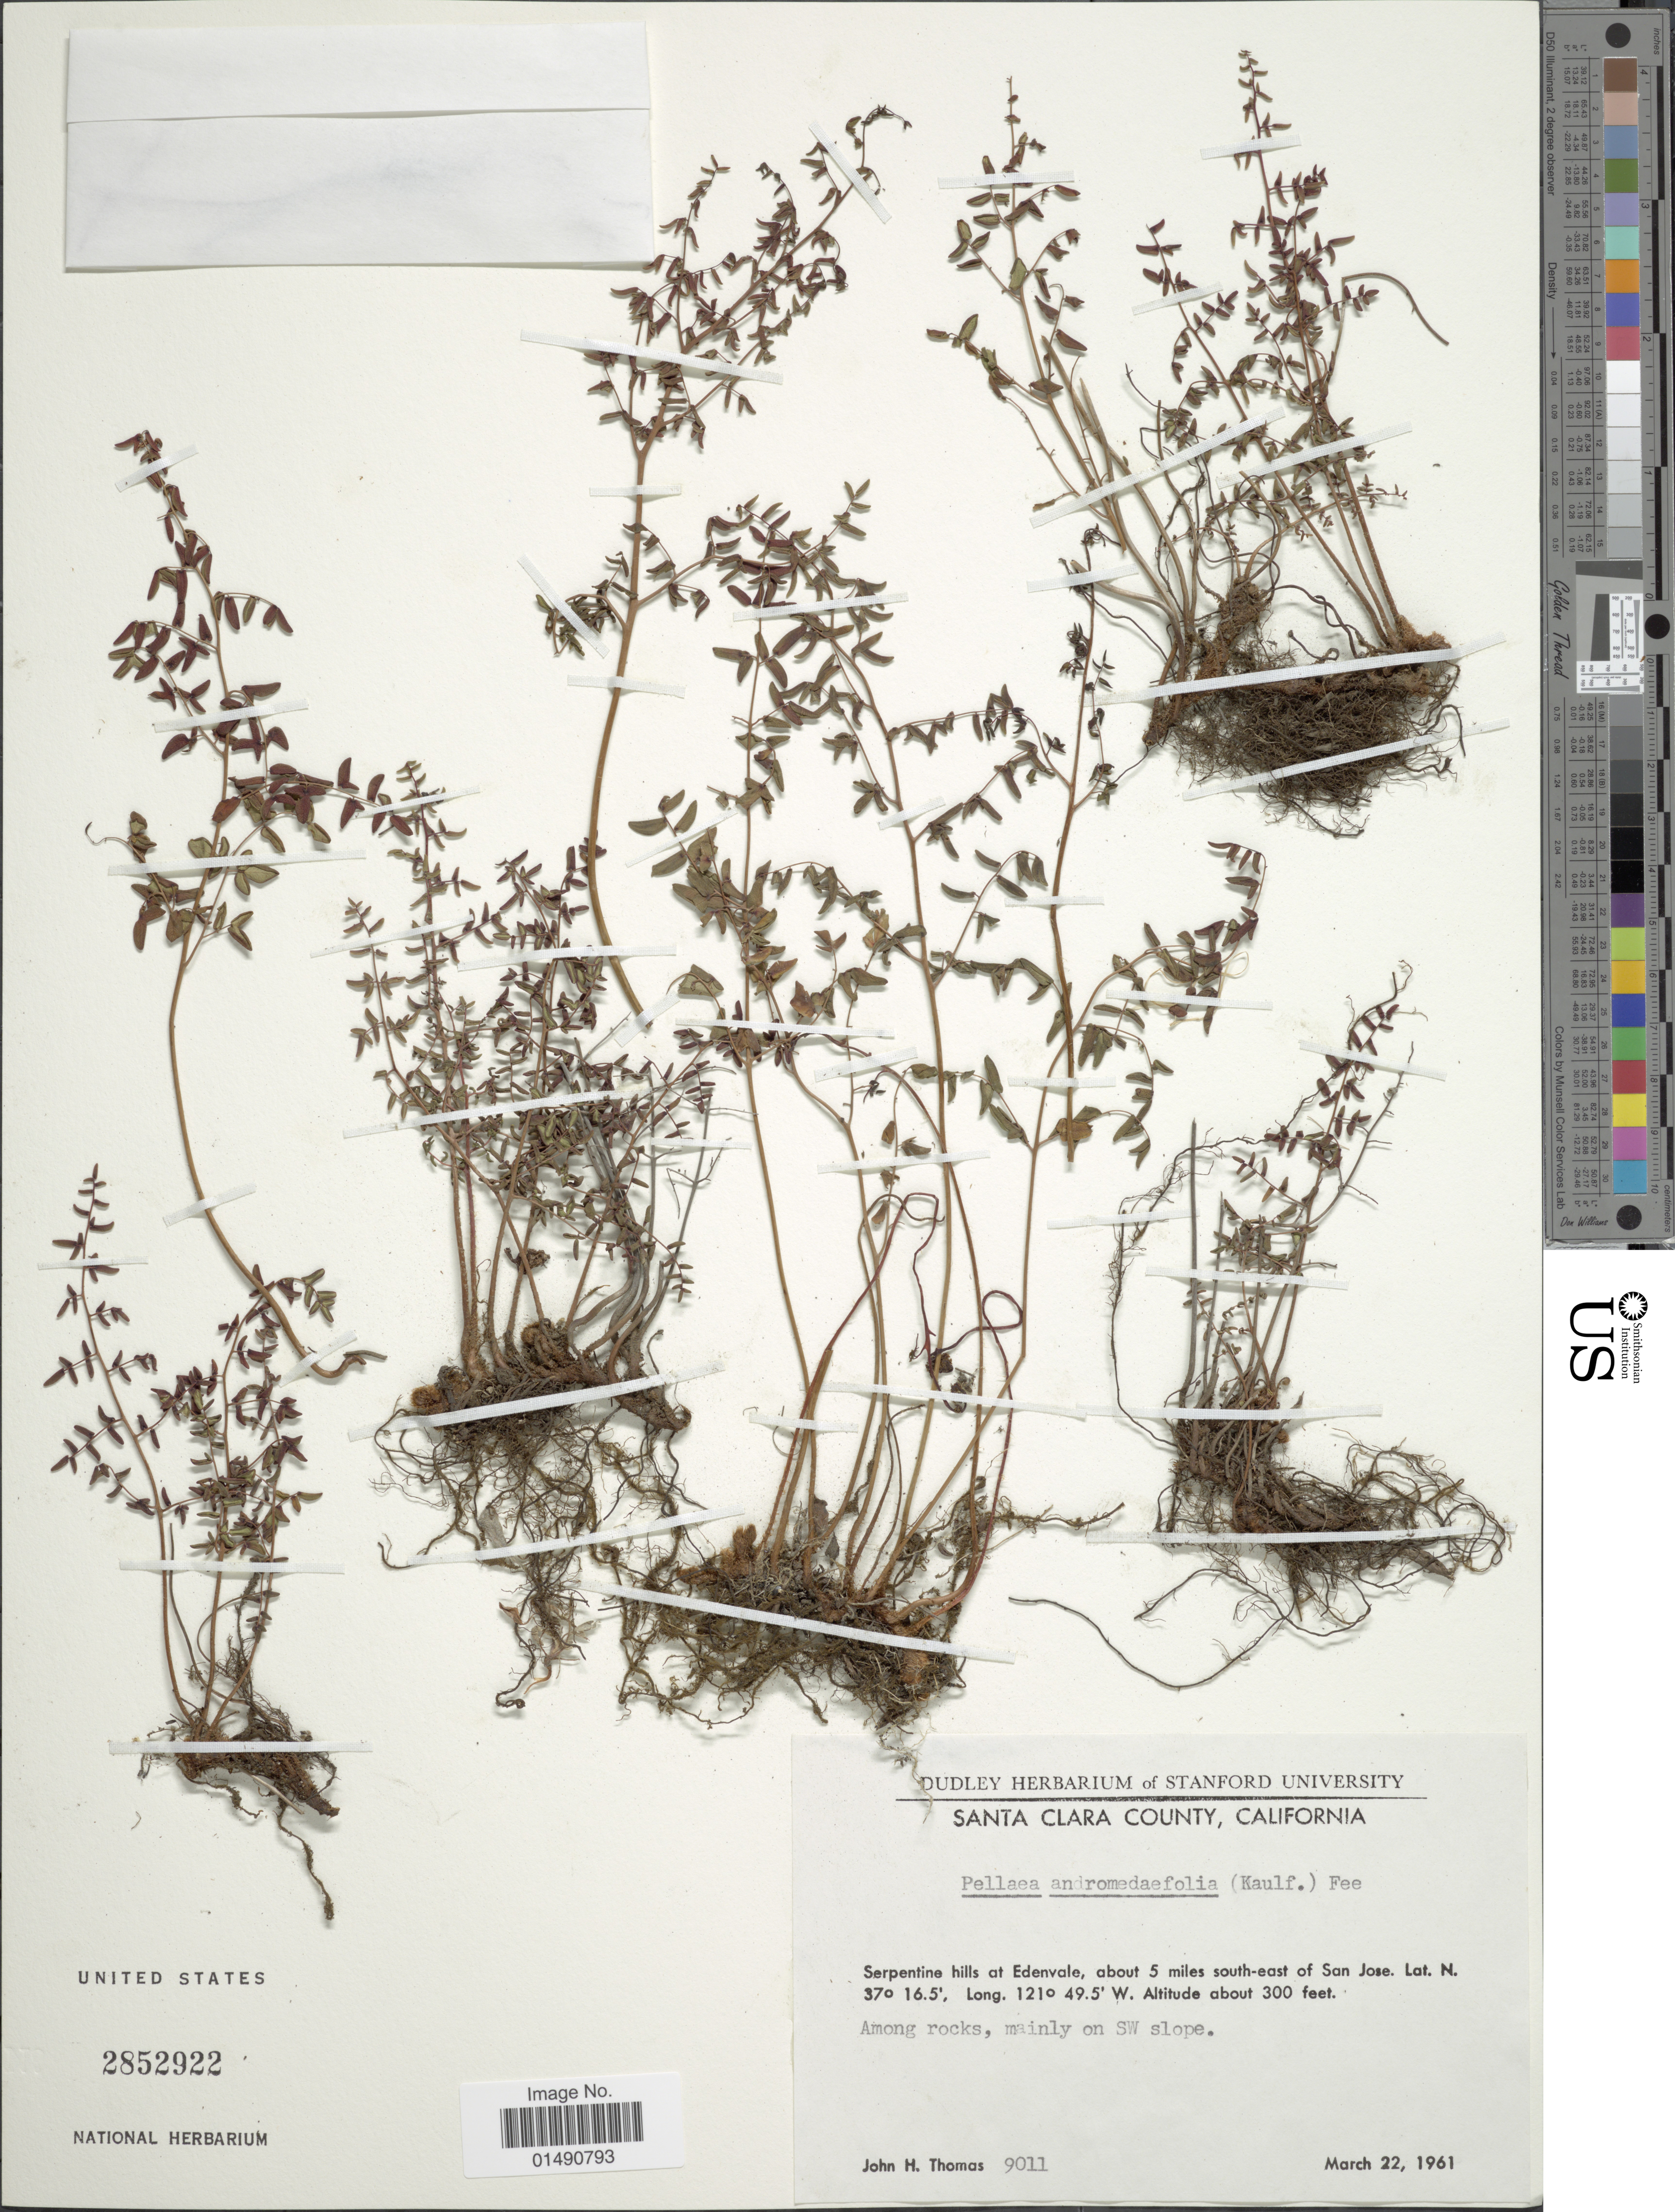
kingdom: Plantae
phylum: Tracheophyta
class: Polypodiopsida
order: Polypodiales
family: Pteridaceae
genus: Pellaea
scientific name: Pellaea andromedifolia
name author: (Kaulf.) Fée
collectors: J. H. Thomas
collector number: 9011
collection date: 1961-03-22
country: United States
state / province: California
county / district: Santa Clara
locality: Santa Clara County, Serpentine hills at Edenvale, about 5 miles south-east of San Jose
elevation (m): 91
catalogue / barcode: US 2862922